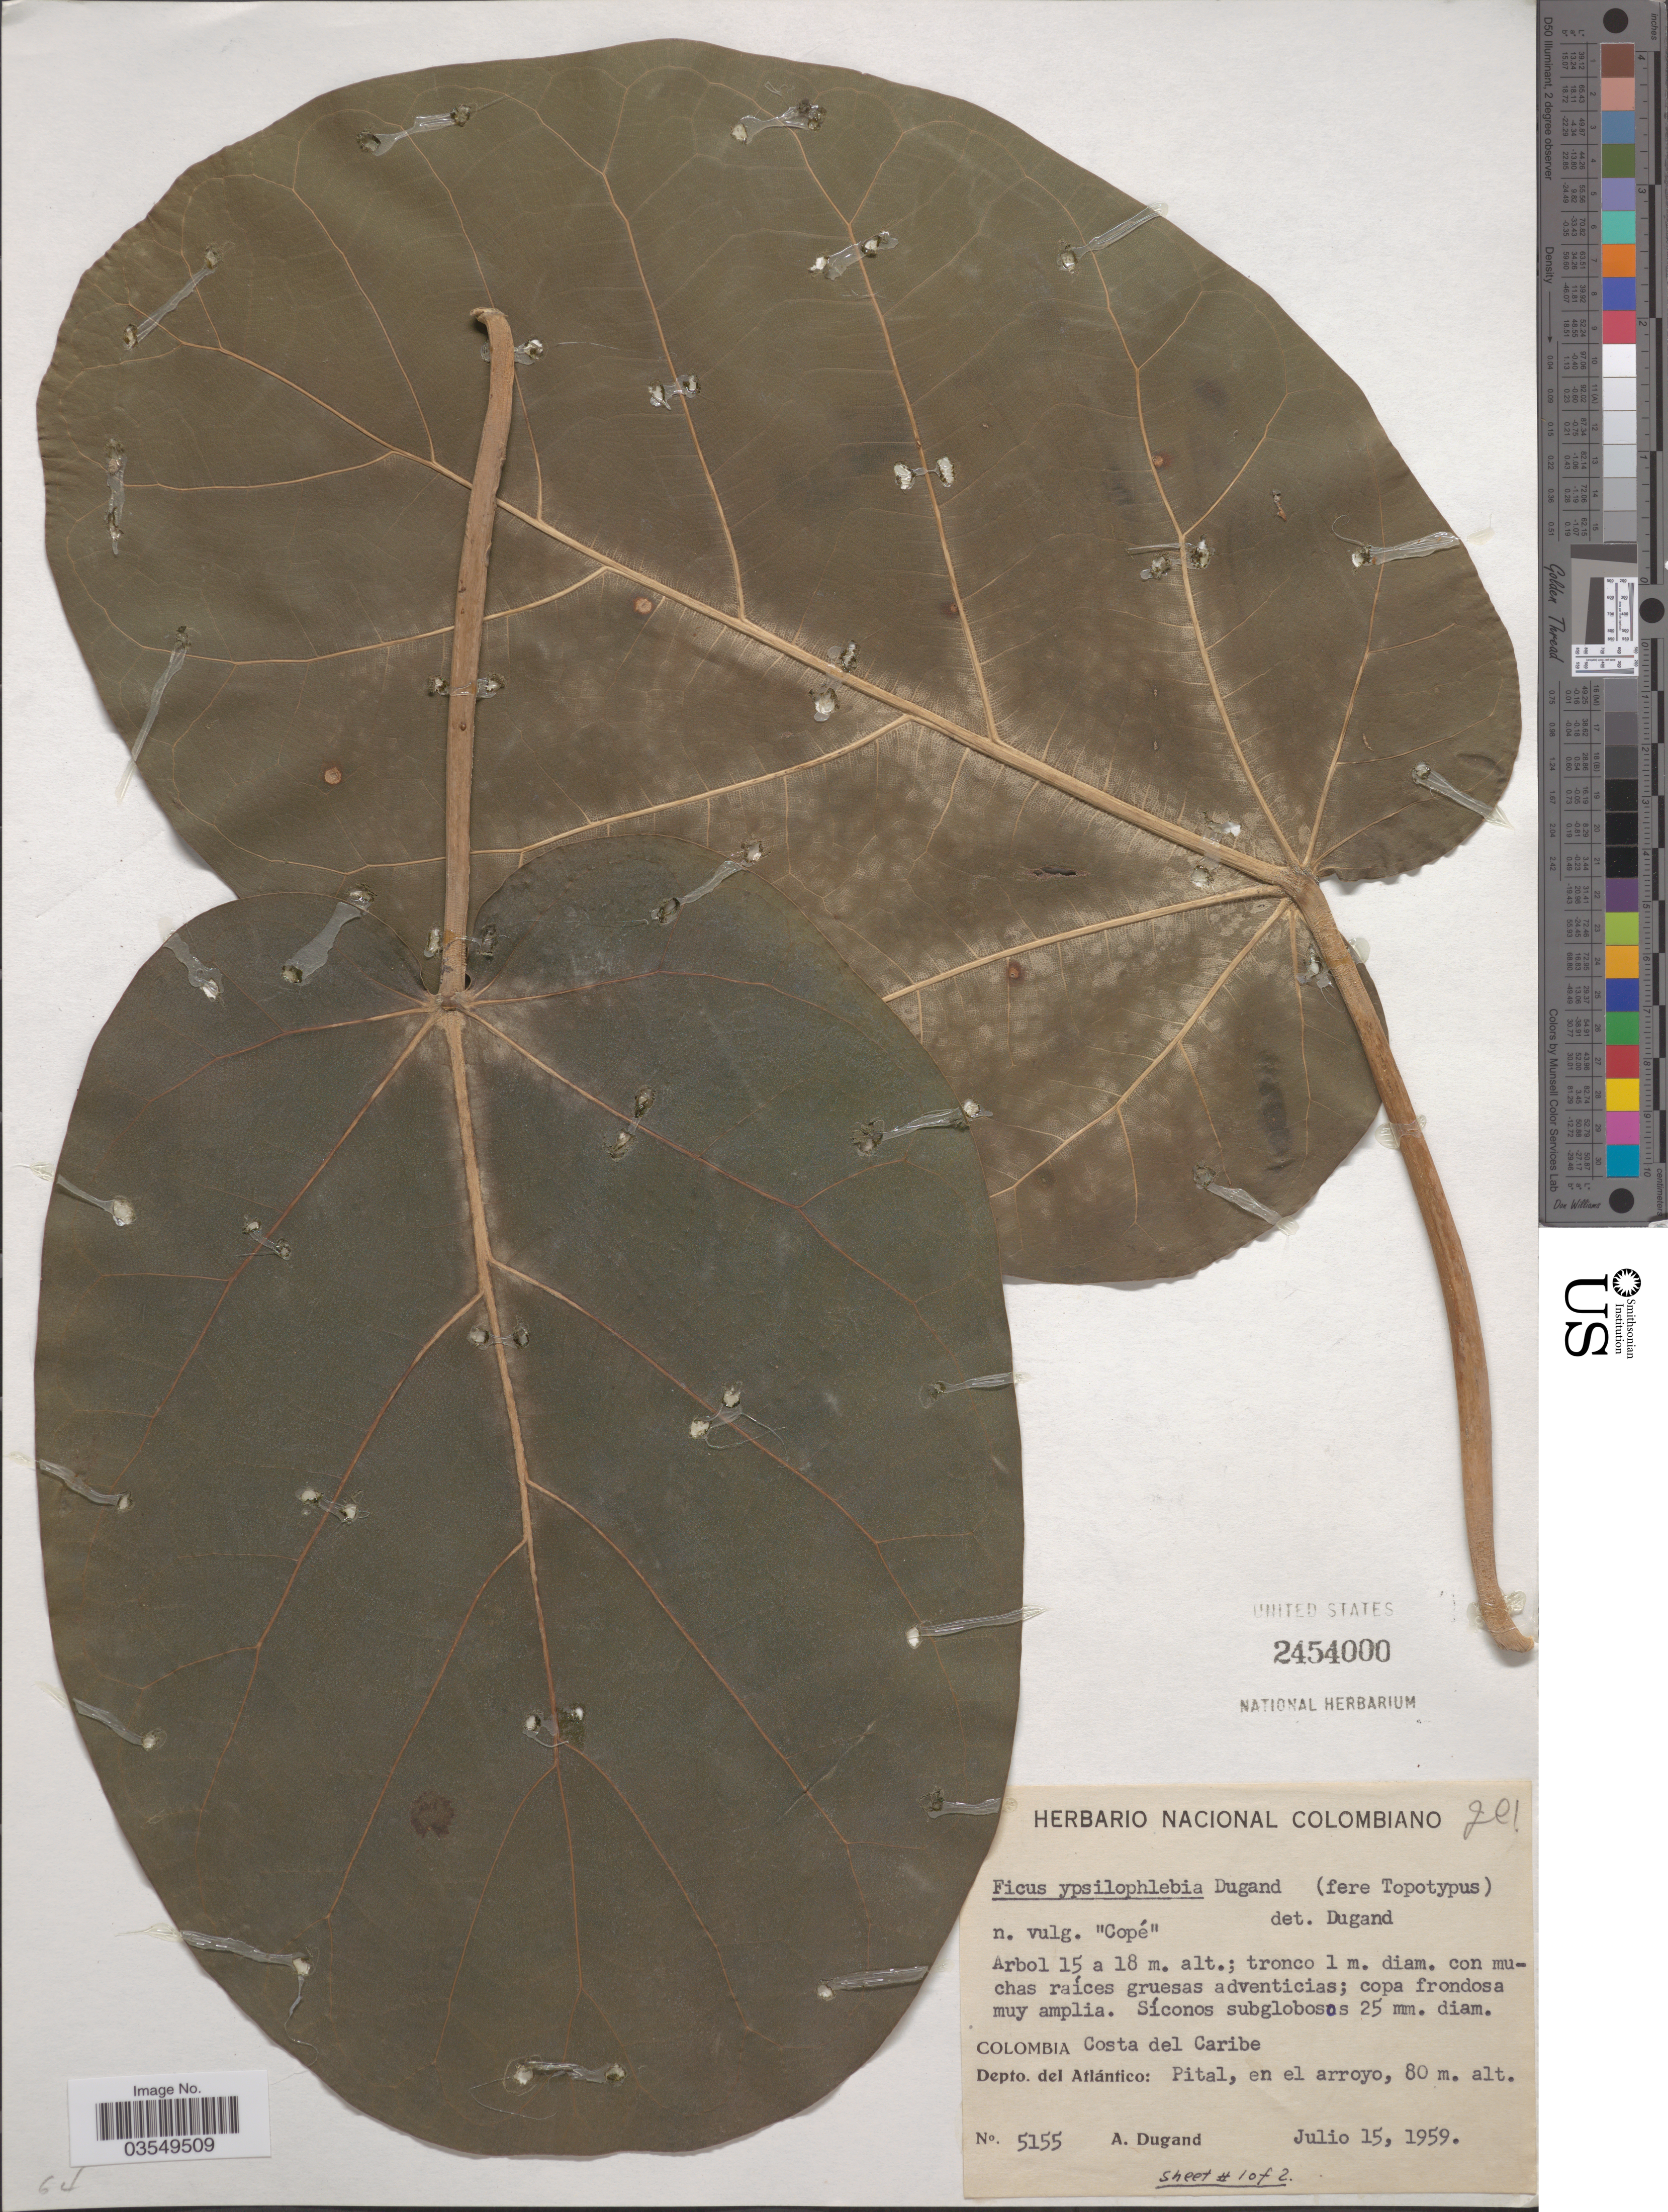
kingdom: Plantae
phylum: Tracheophyta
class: Magnoliopsida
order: Rosales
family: Moraceae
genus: Ficus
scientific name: Ficus ypsilophlebia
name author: Dugand G.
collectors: A. Dugand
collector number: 5155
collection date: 1959-07-15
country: Colombia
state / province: Atlántico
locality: Costa del Caribe. Depto. del Atlántico: Pital, en el arroyo.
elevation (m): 80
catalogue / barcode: US 2454000